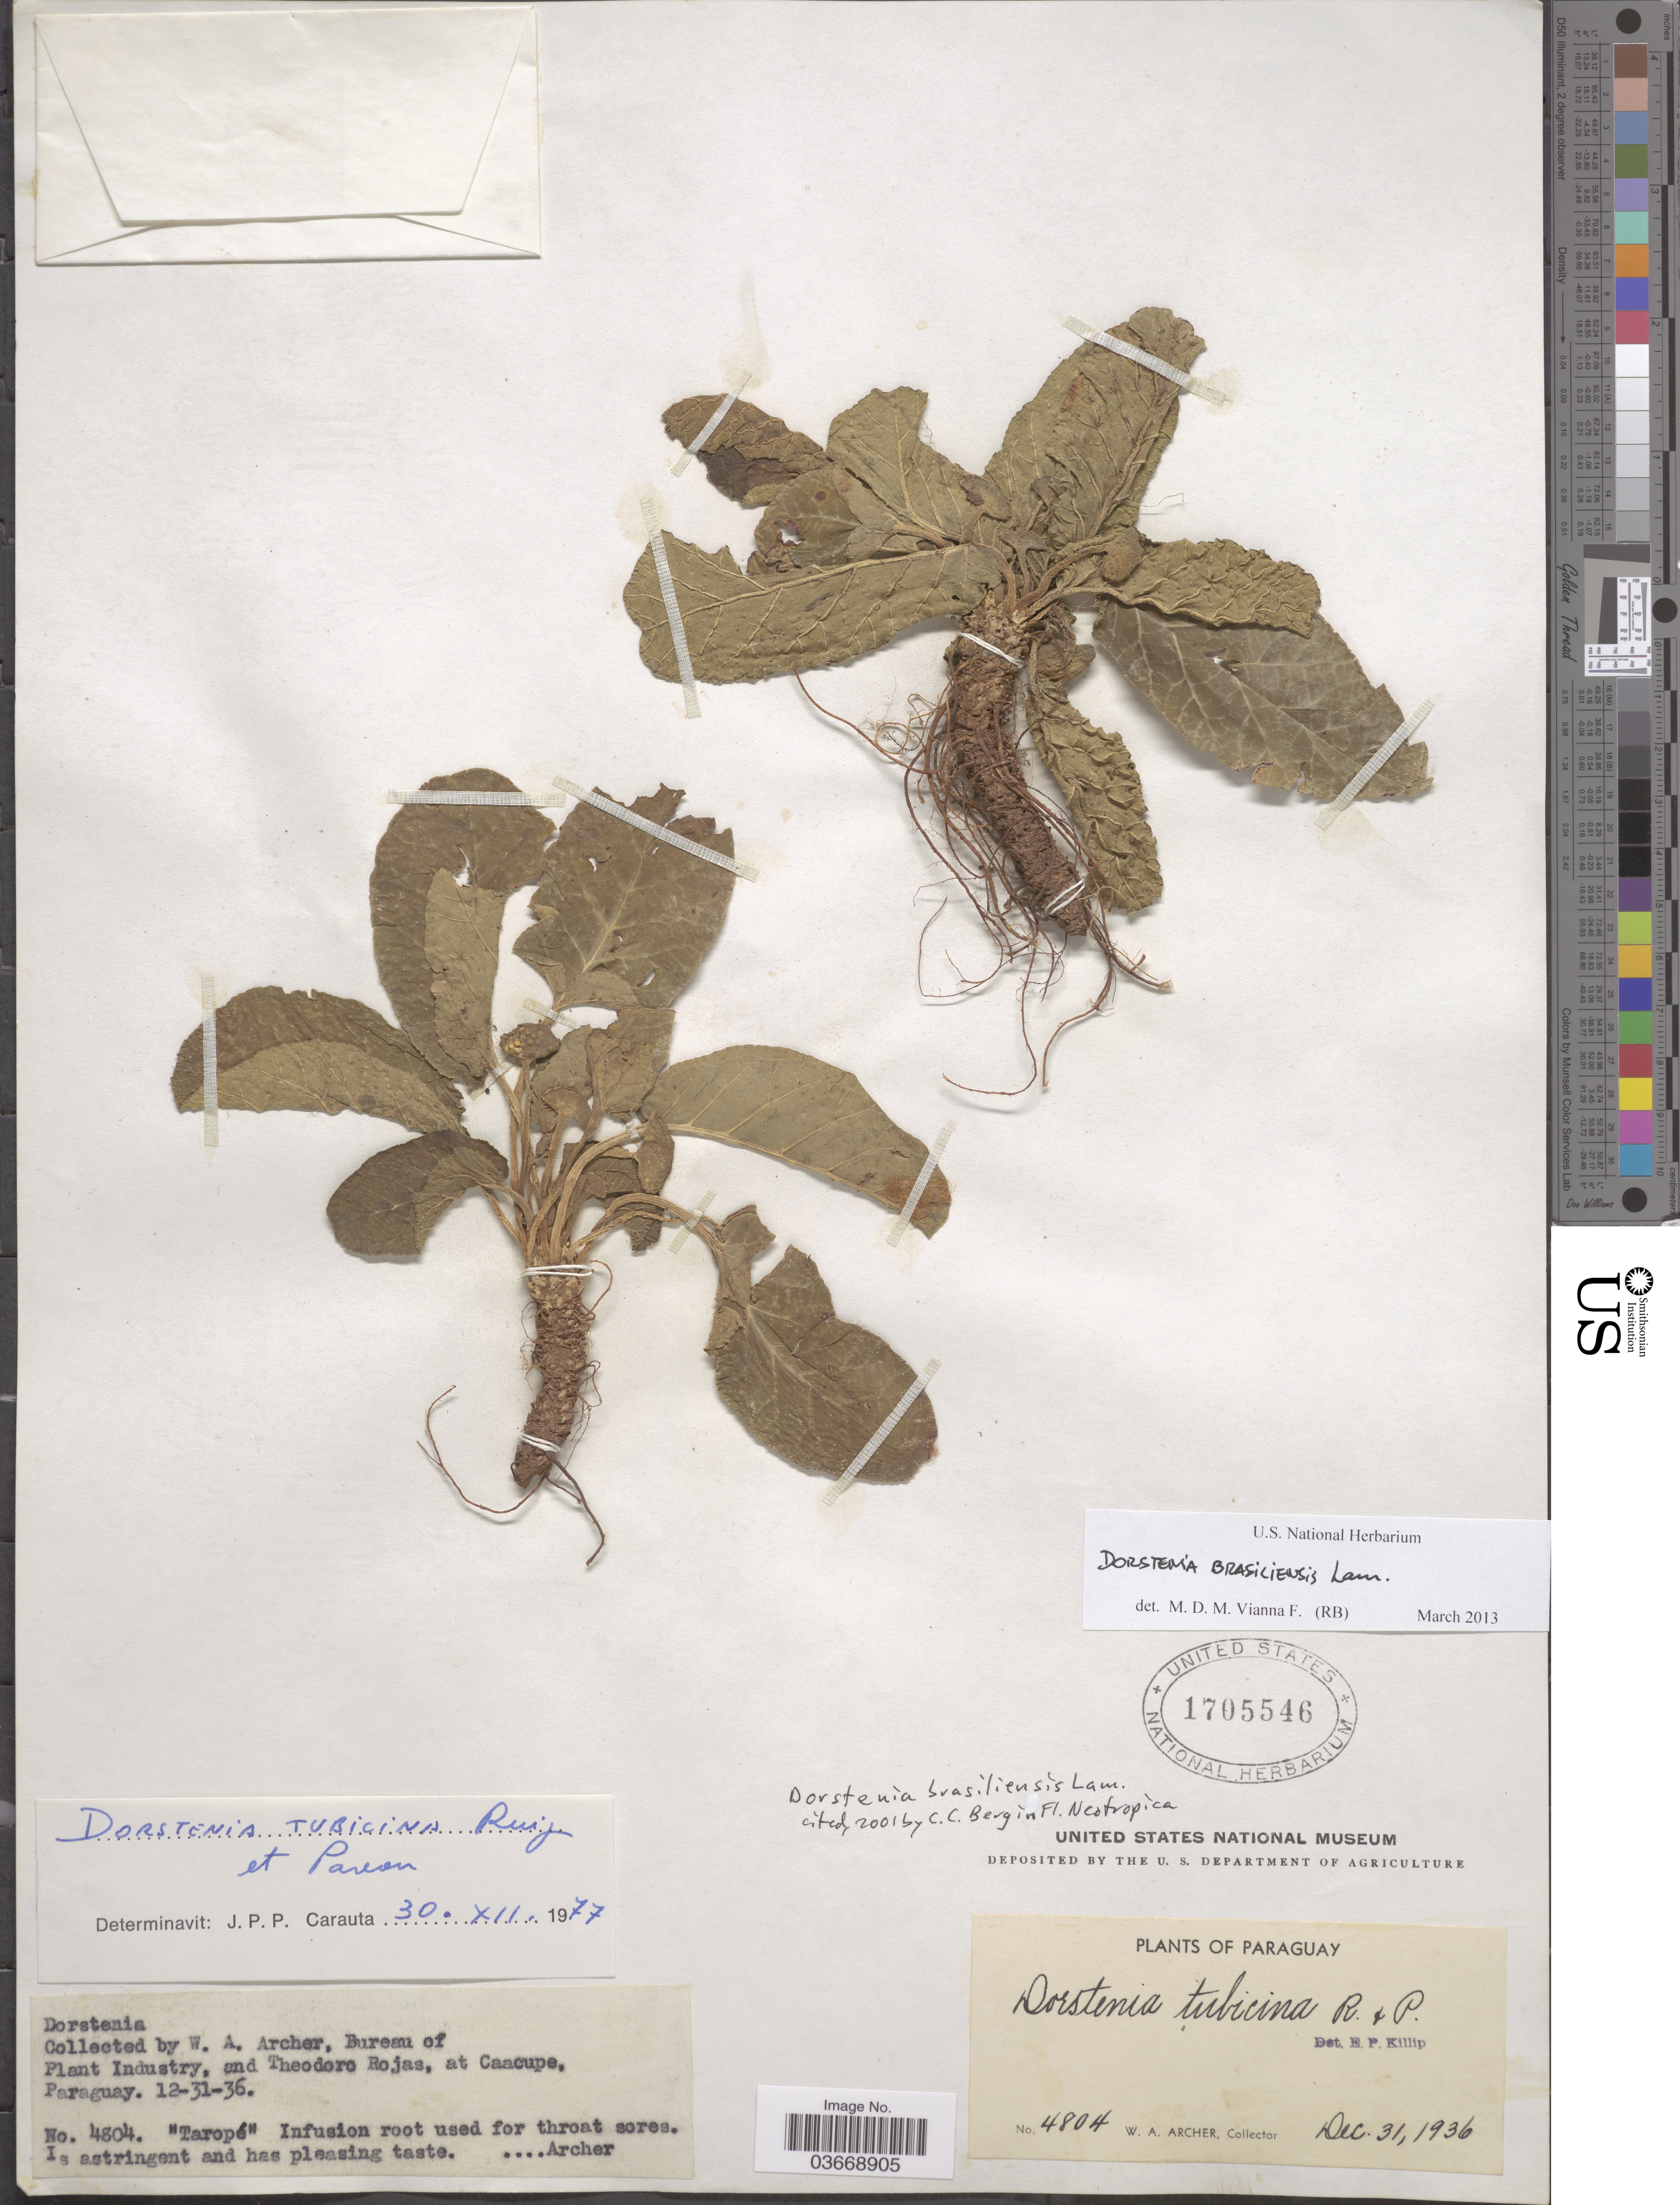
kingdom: Plantae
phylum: Tracheophyta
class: Magnoliopsida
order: Rosales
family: Moraceae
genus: Dorstenia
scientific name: Dorstenia brasiliensis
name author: Lam.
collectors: W. Archer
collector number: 4804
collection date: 1936-12-31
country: Paraguay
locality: At Caacupe.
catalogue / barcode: US 1705546